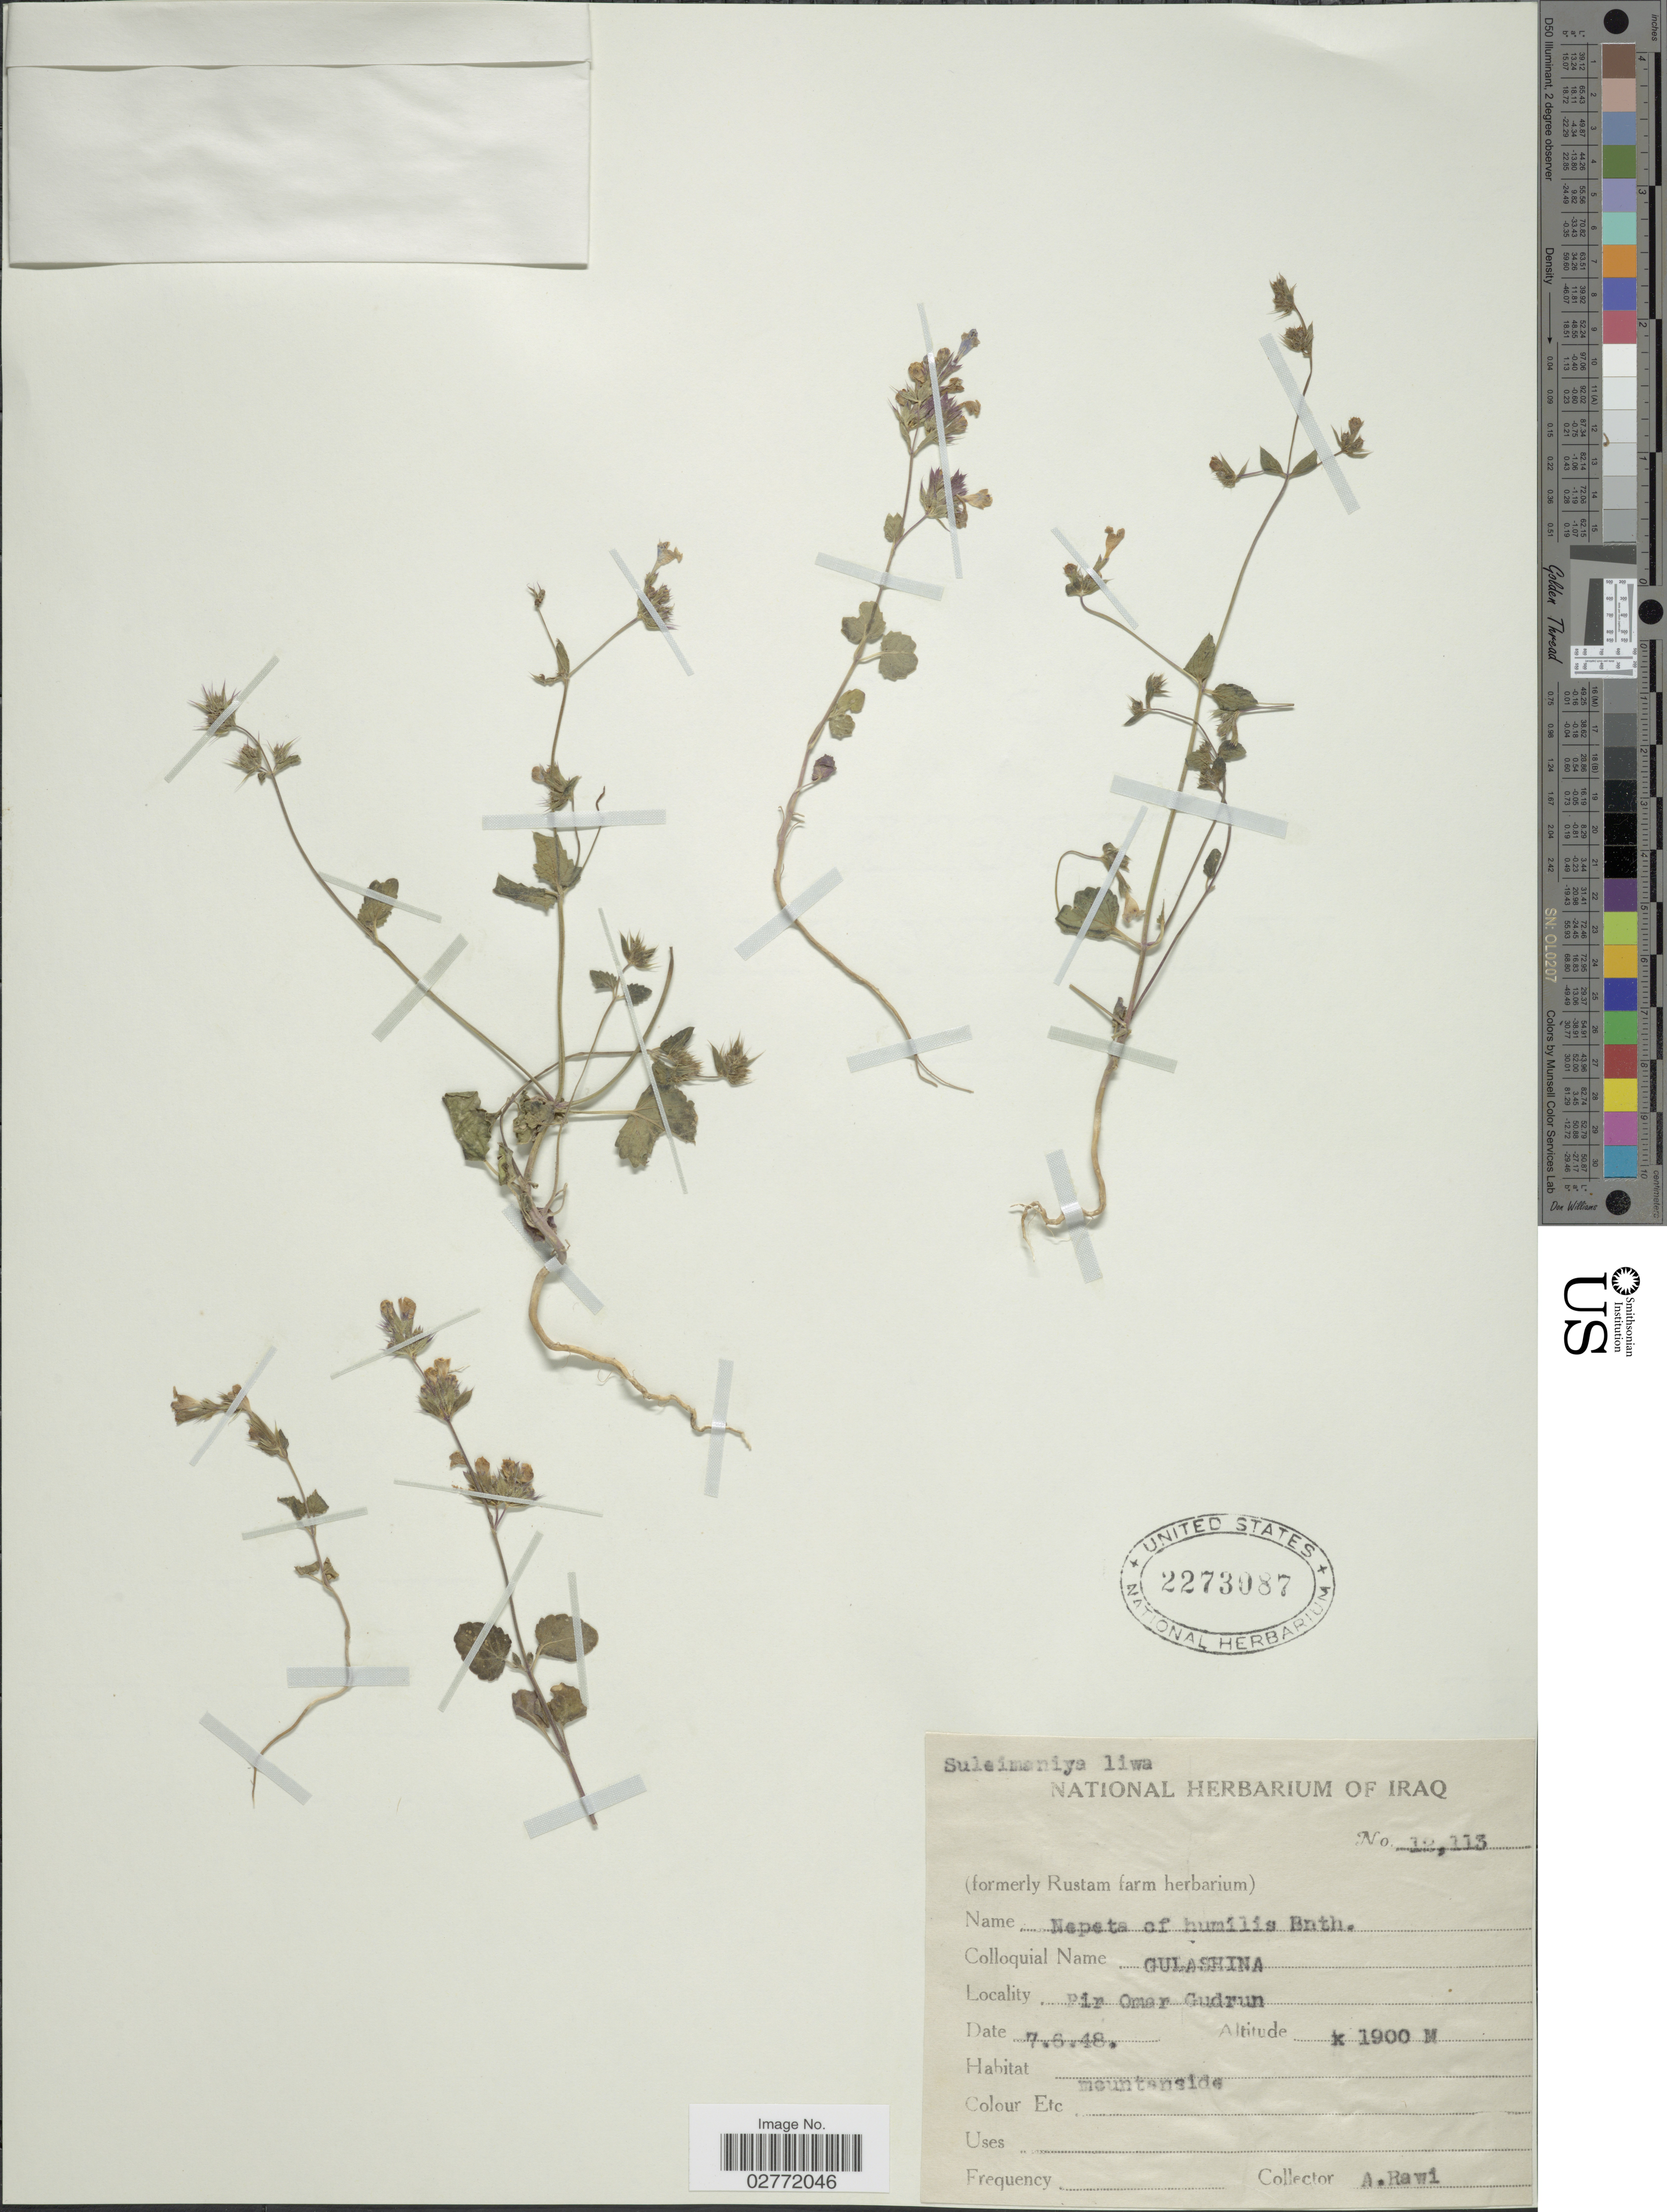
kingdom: Plantae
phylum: Tracheophyta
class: Magnoliopsida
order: Lamiales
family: Lamiaceae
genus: Nepeta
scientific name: Nepeta humilis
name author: Benth.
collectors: A. Rawi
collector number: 12113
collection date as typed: Transcribed d/m/y: 7/6/48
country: Iraq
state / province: As Sulaymānīyah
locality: Suleimaniya liwa, Pir Omar Gudrun.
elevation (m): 1900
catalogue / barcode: US 2273087